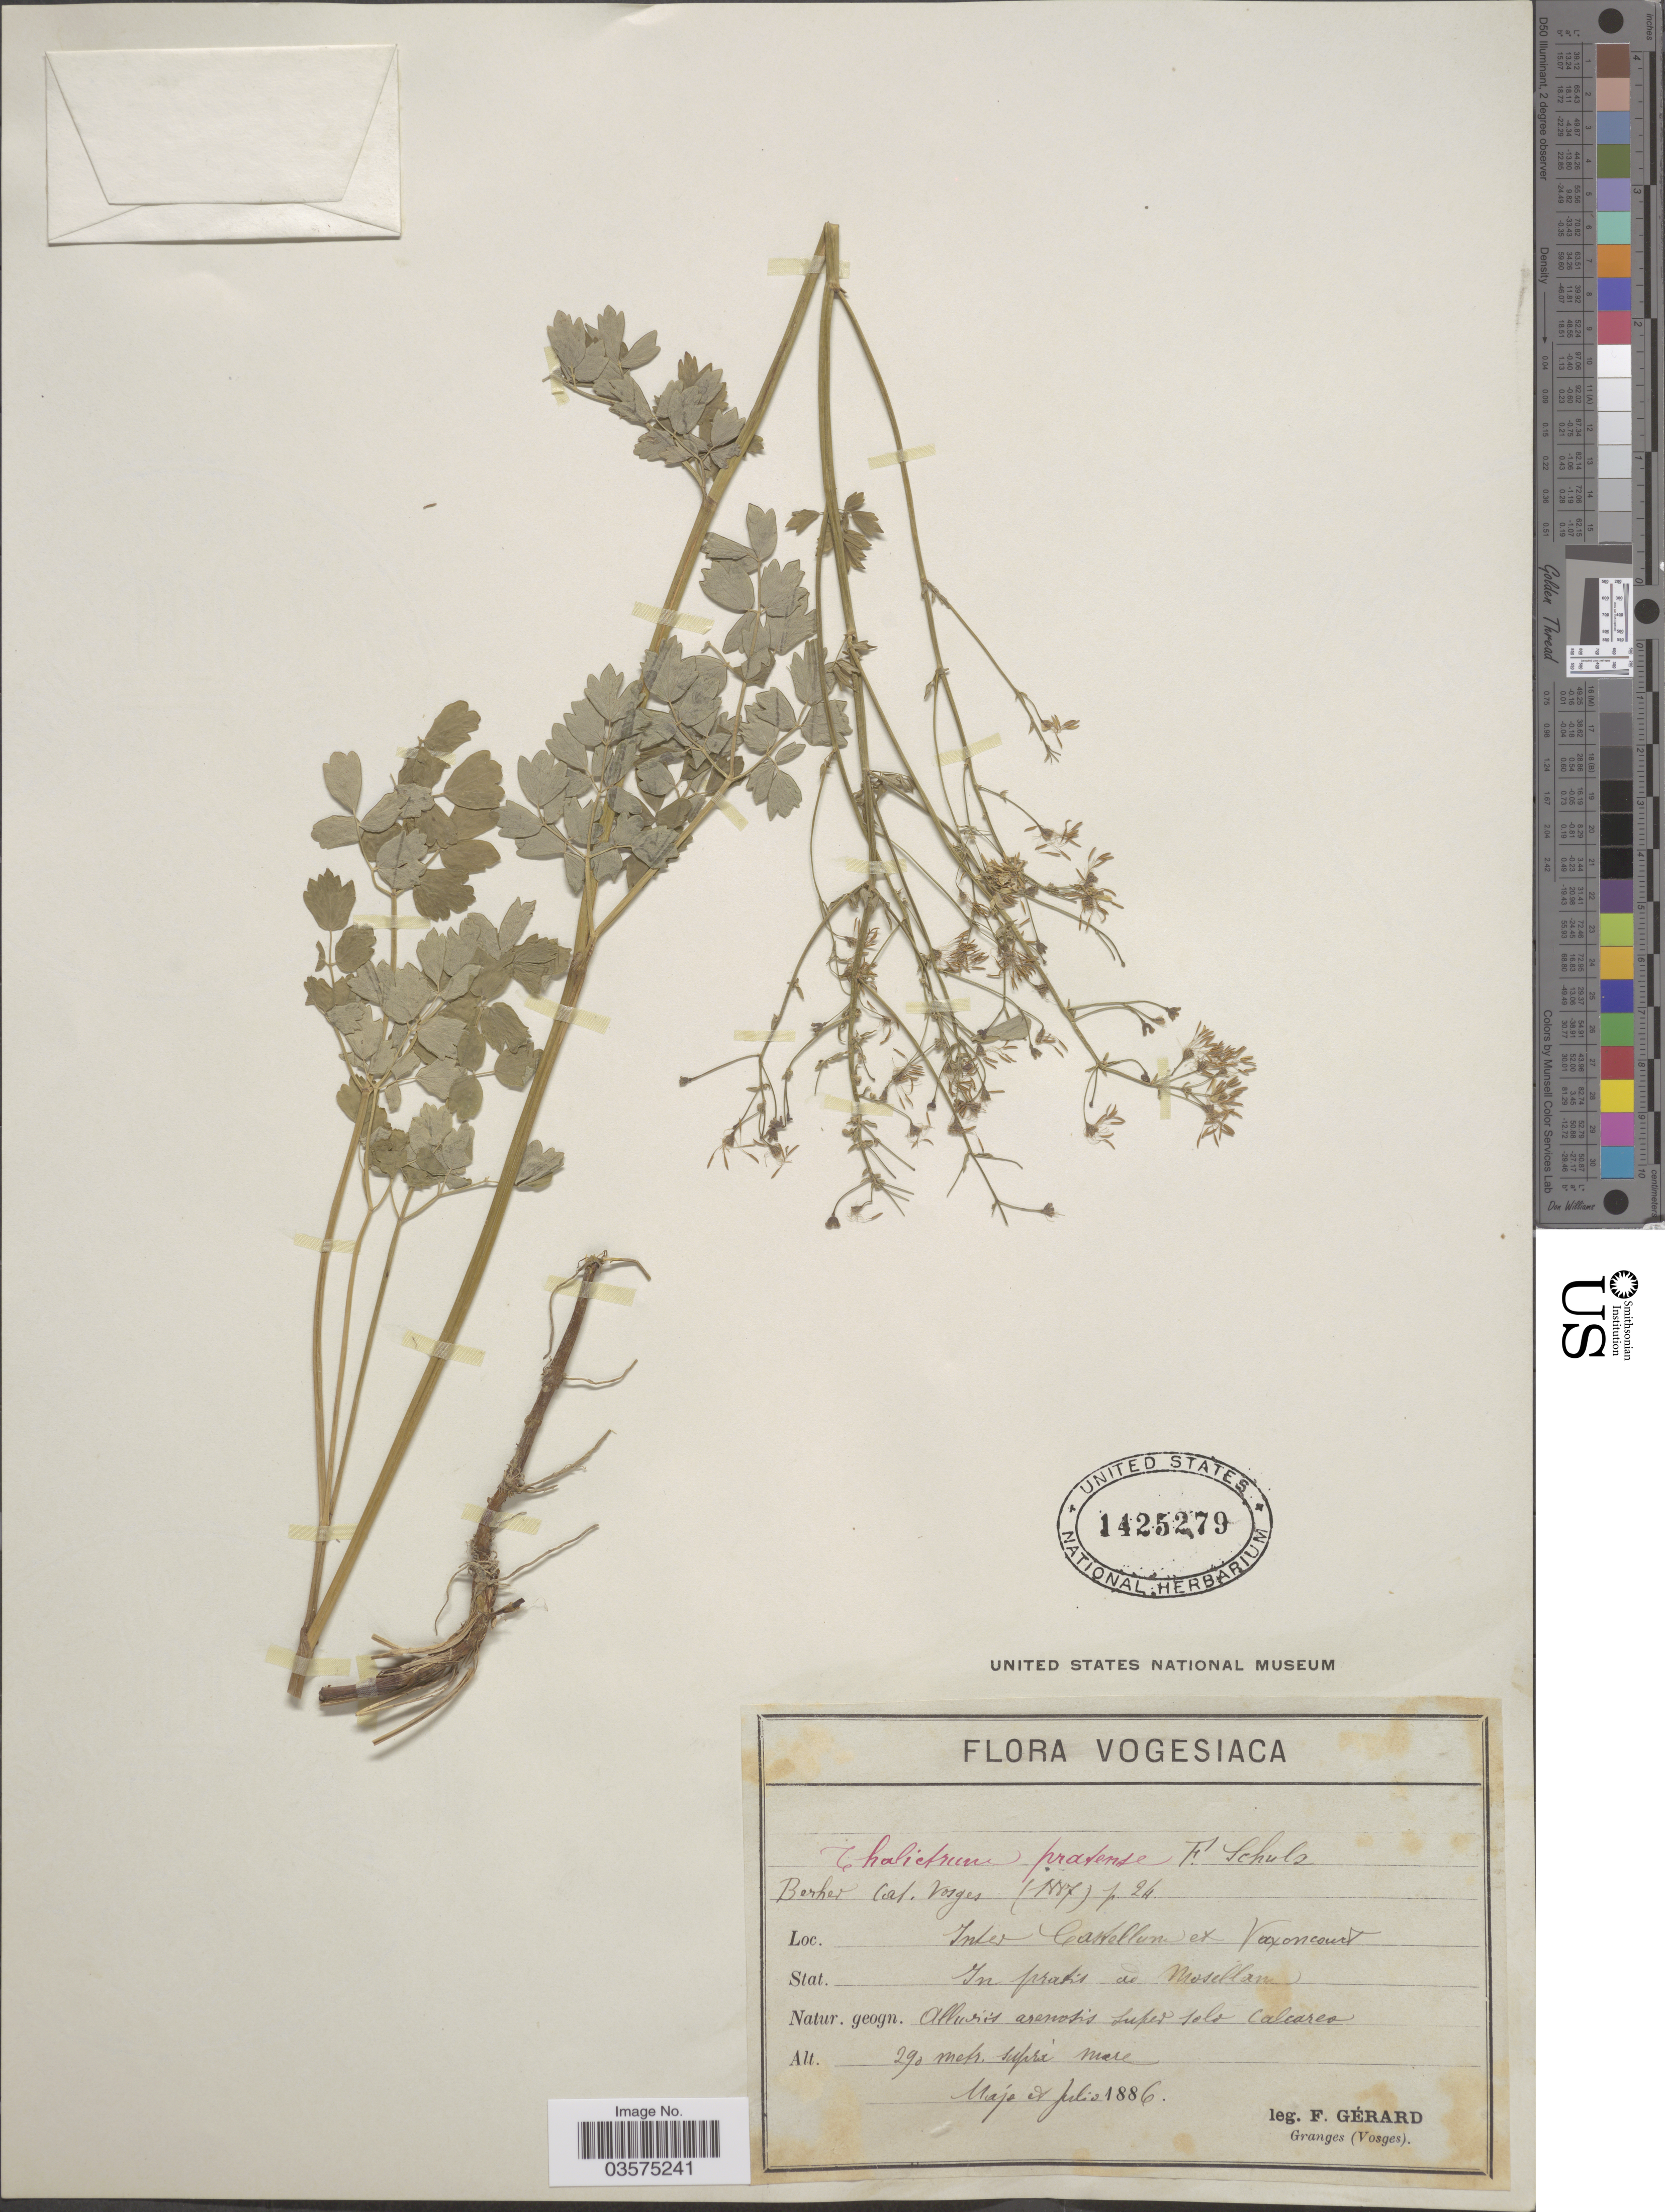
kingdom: Plantae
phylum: Tracheophyta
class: Magnoliopsida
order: Ranunculales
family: Ranunculaceae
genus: Thalictrum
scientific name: Thalictrum pratense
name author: F.W. Schultz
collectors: F. Gérard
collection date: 1886-05/1886-07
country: France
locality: Vogesiaca. Inter Castellun et Vaxoncourt. Stat. In pratis ad Mosellam.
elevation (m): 290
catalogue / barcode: US 1425279